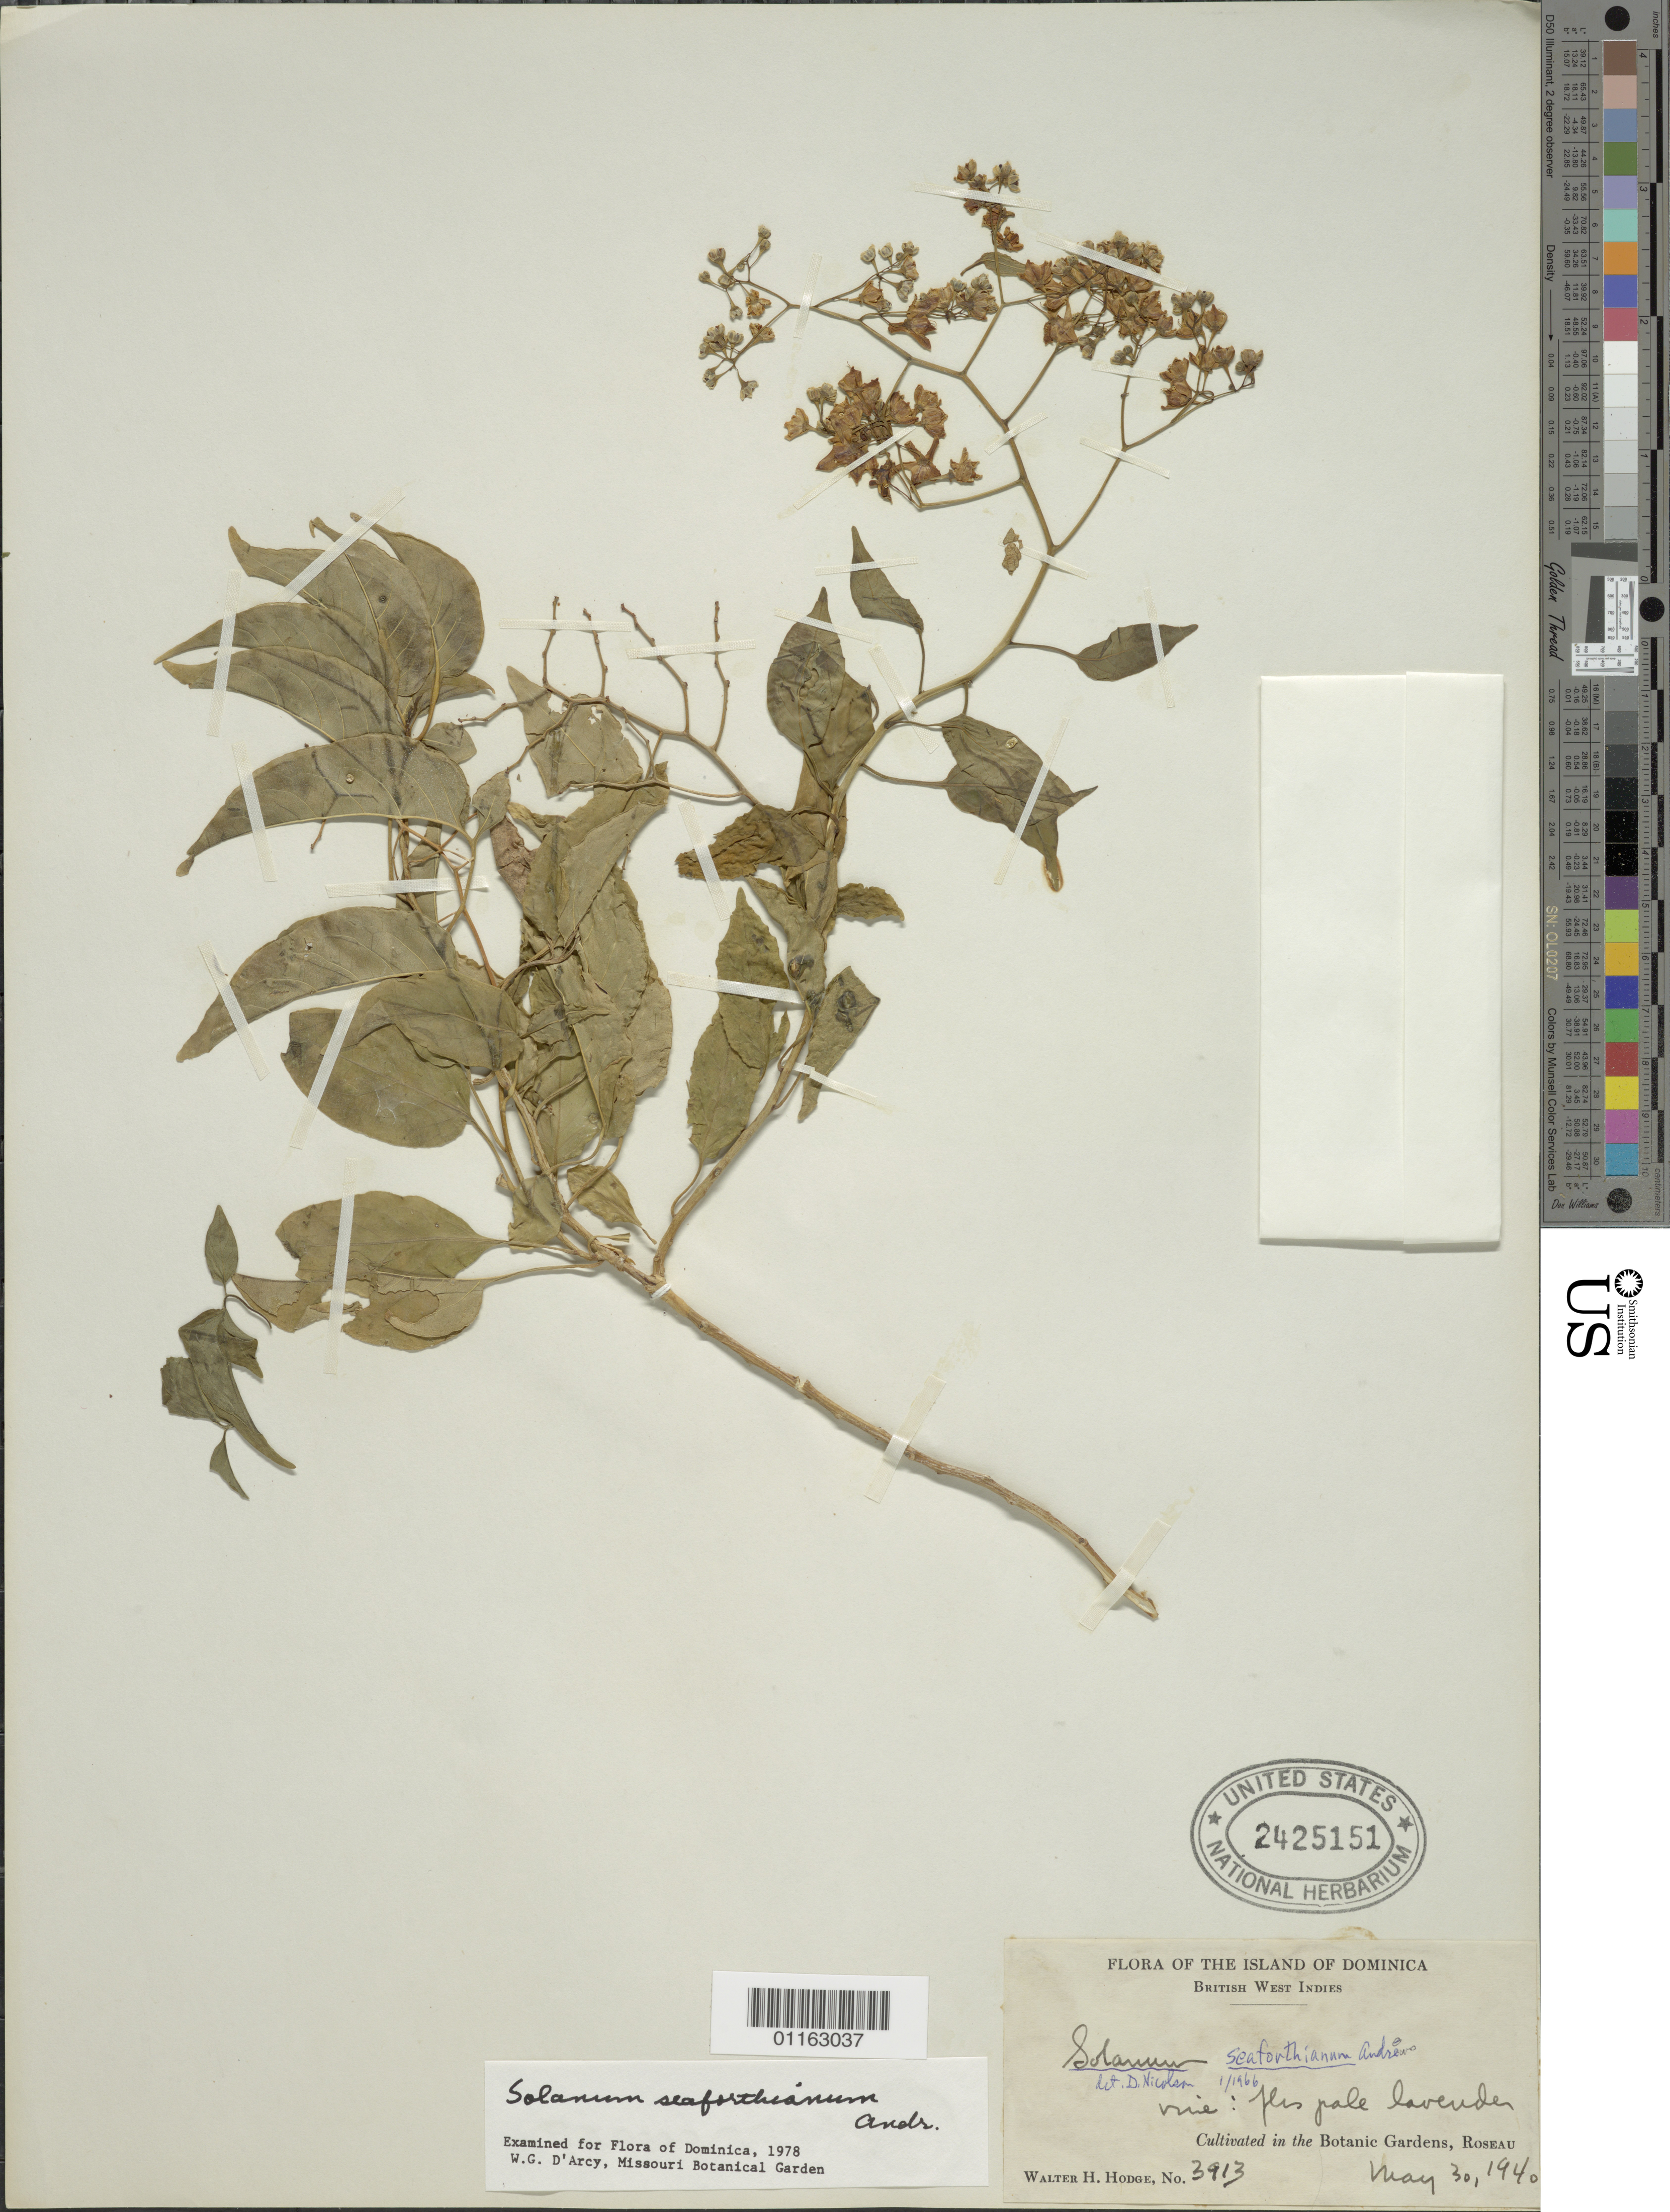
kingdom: Plantae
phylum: Tracheophyta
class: Magnoliopsida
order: Solanales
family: Solanaceae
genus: Solanum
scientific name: Solanum seaforthianum var. seaforthianum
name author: Andrews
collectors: W. Hodge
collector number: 3913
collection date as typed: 30 May 1940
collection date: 1940-05-30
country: Dominica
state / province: St. George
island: Dominica I.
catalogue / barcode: US 2425151